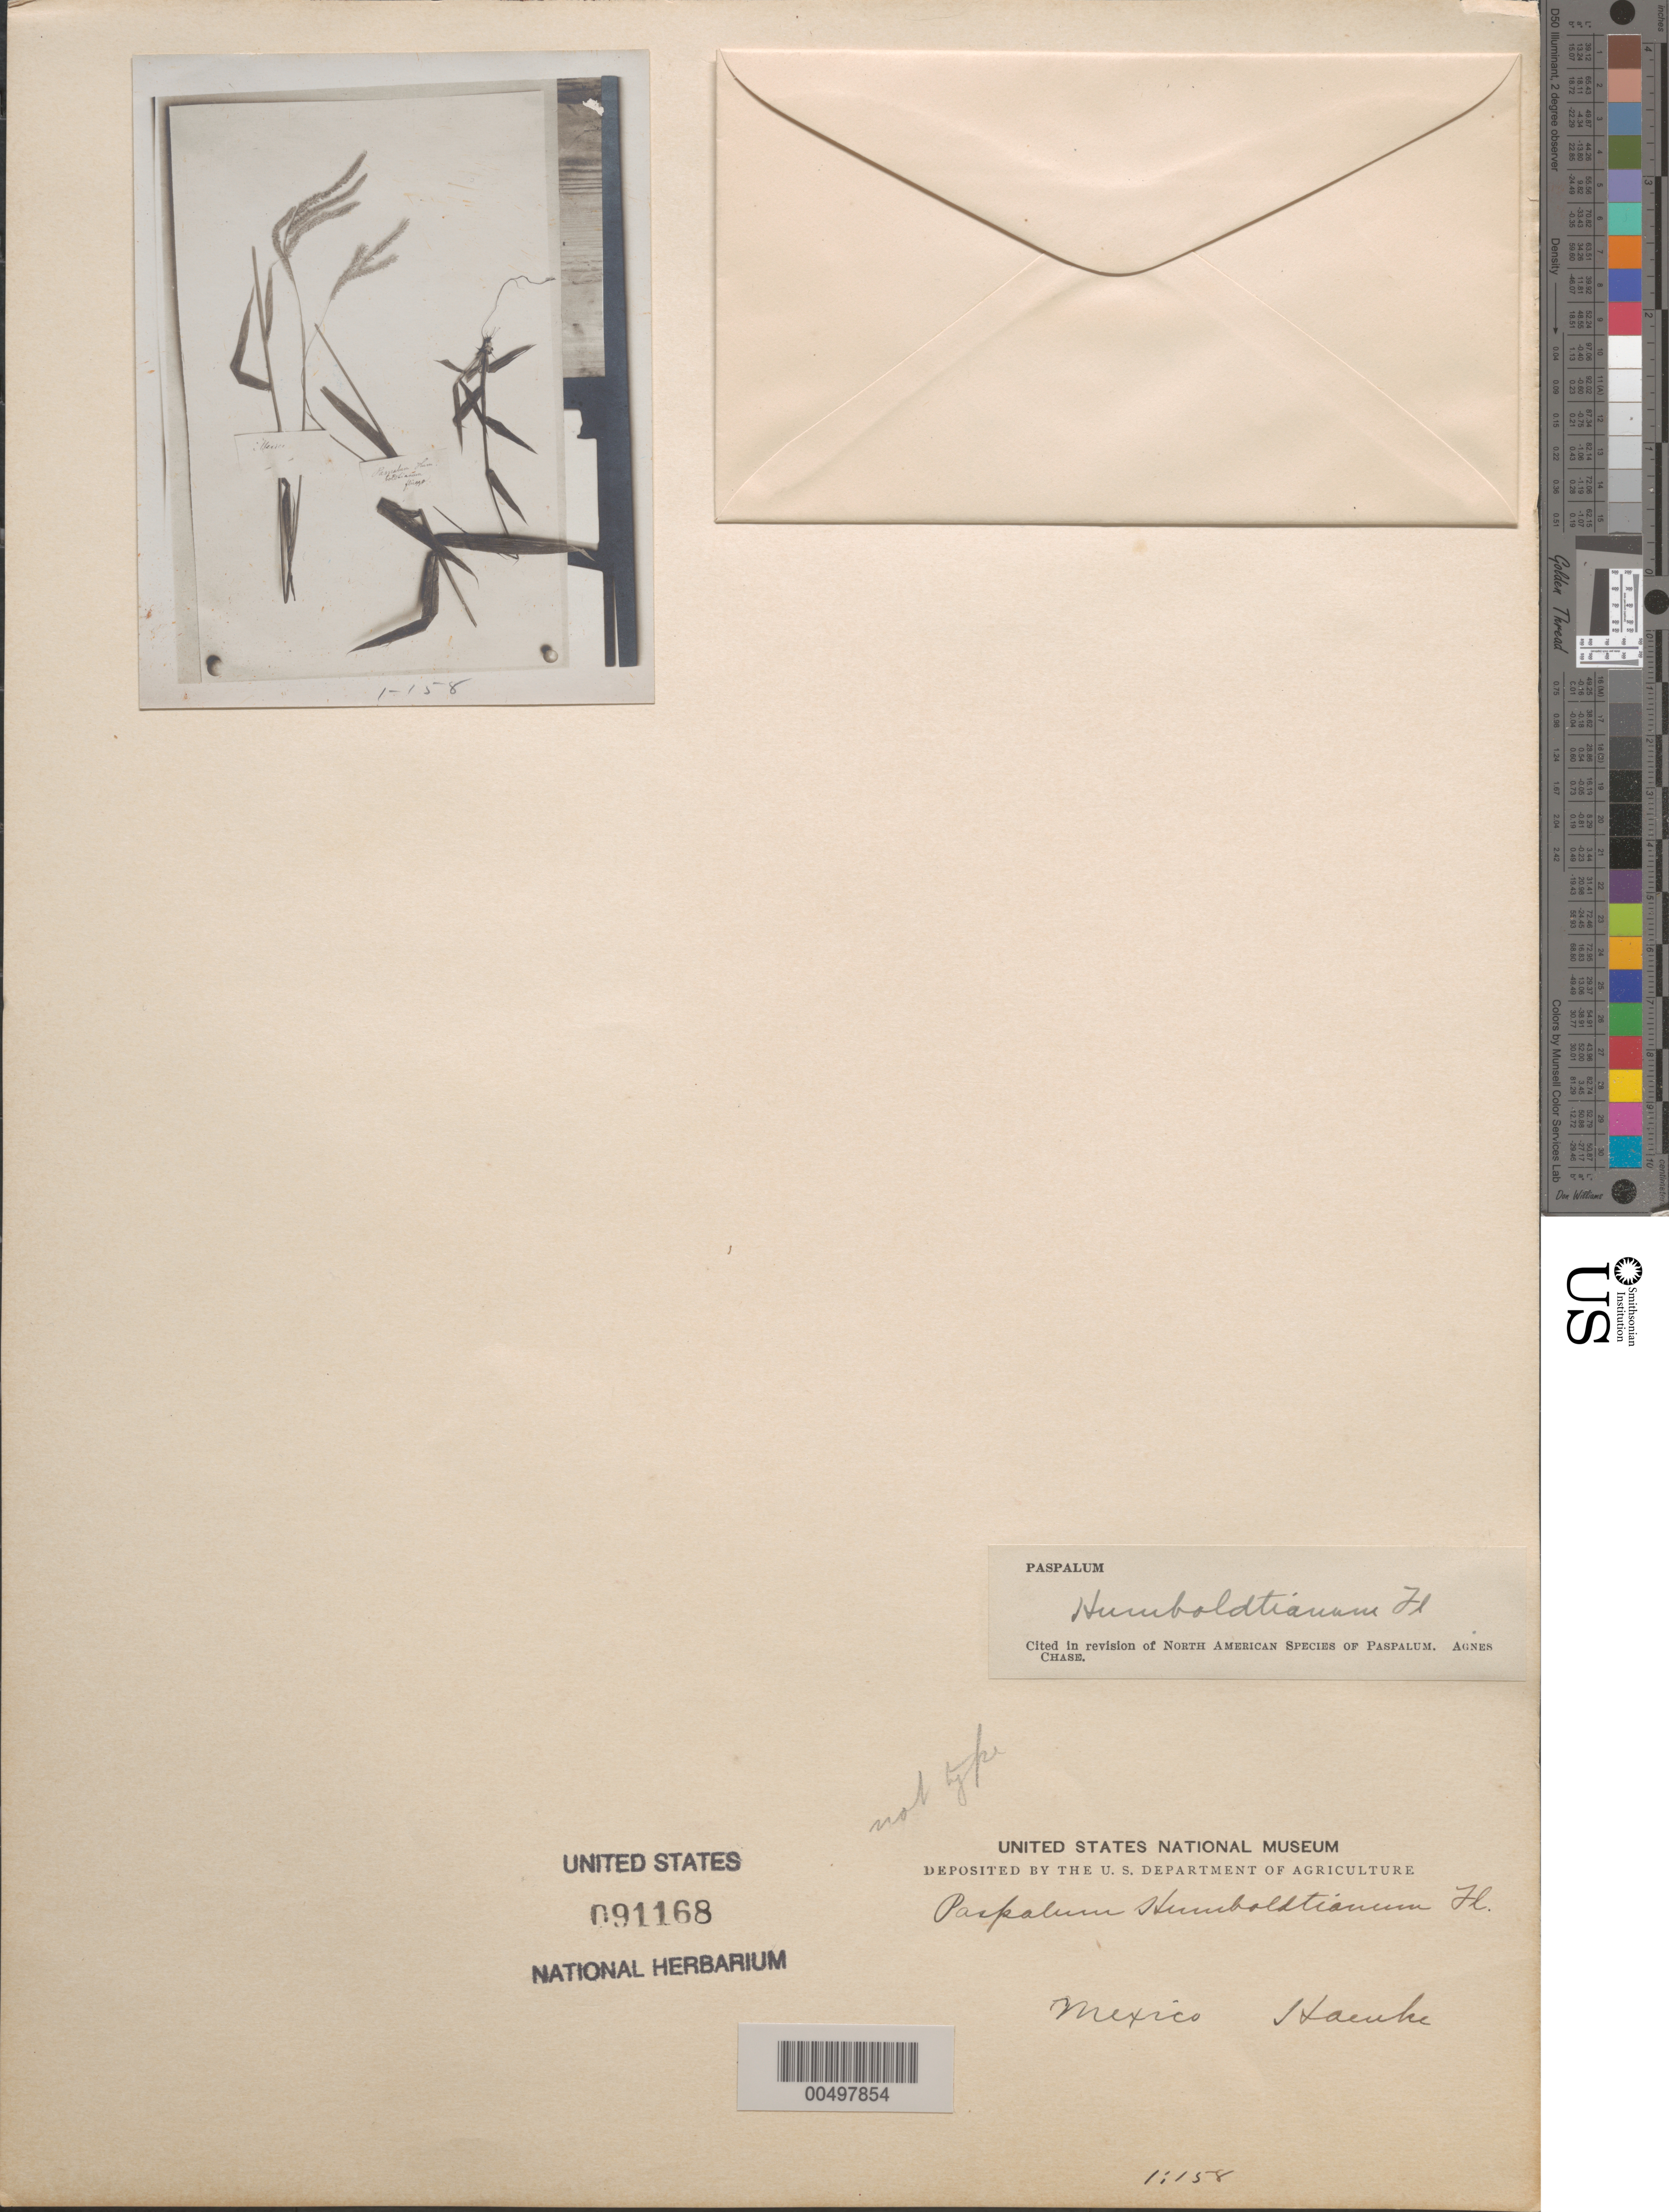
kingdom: Plantae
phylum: Tracheophyta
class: Liliopsida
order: Poales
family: Poaceae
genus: Paspalum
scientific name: Paspalum humboldtianum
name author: Flüggé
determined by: Chase, [M.] Agnes, (US)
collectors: T. P. X. Haenke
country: Mexico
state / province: Durango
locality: San Ramon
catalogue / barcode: US 91168